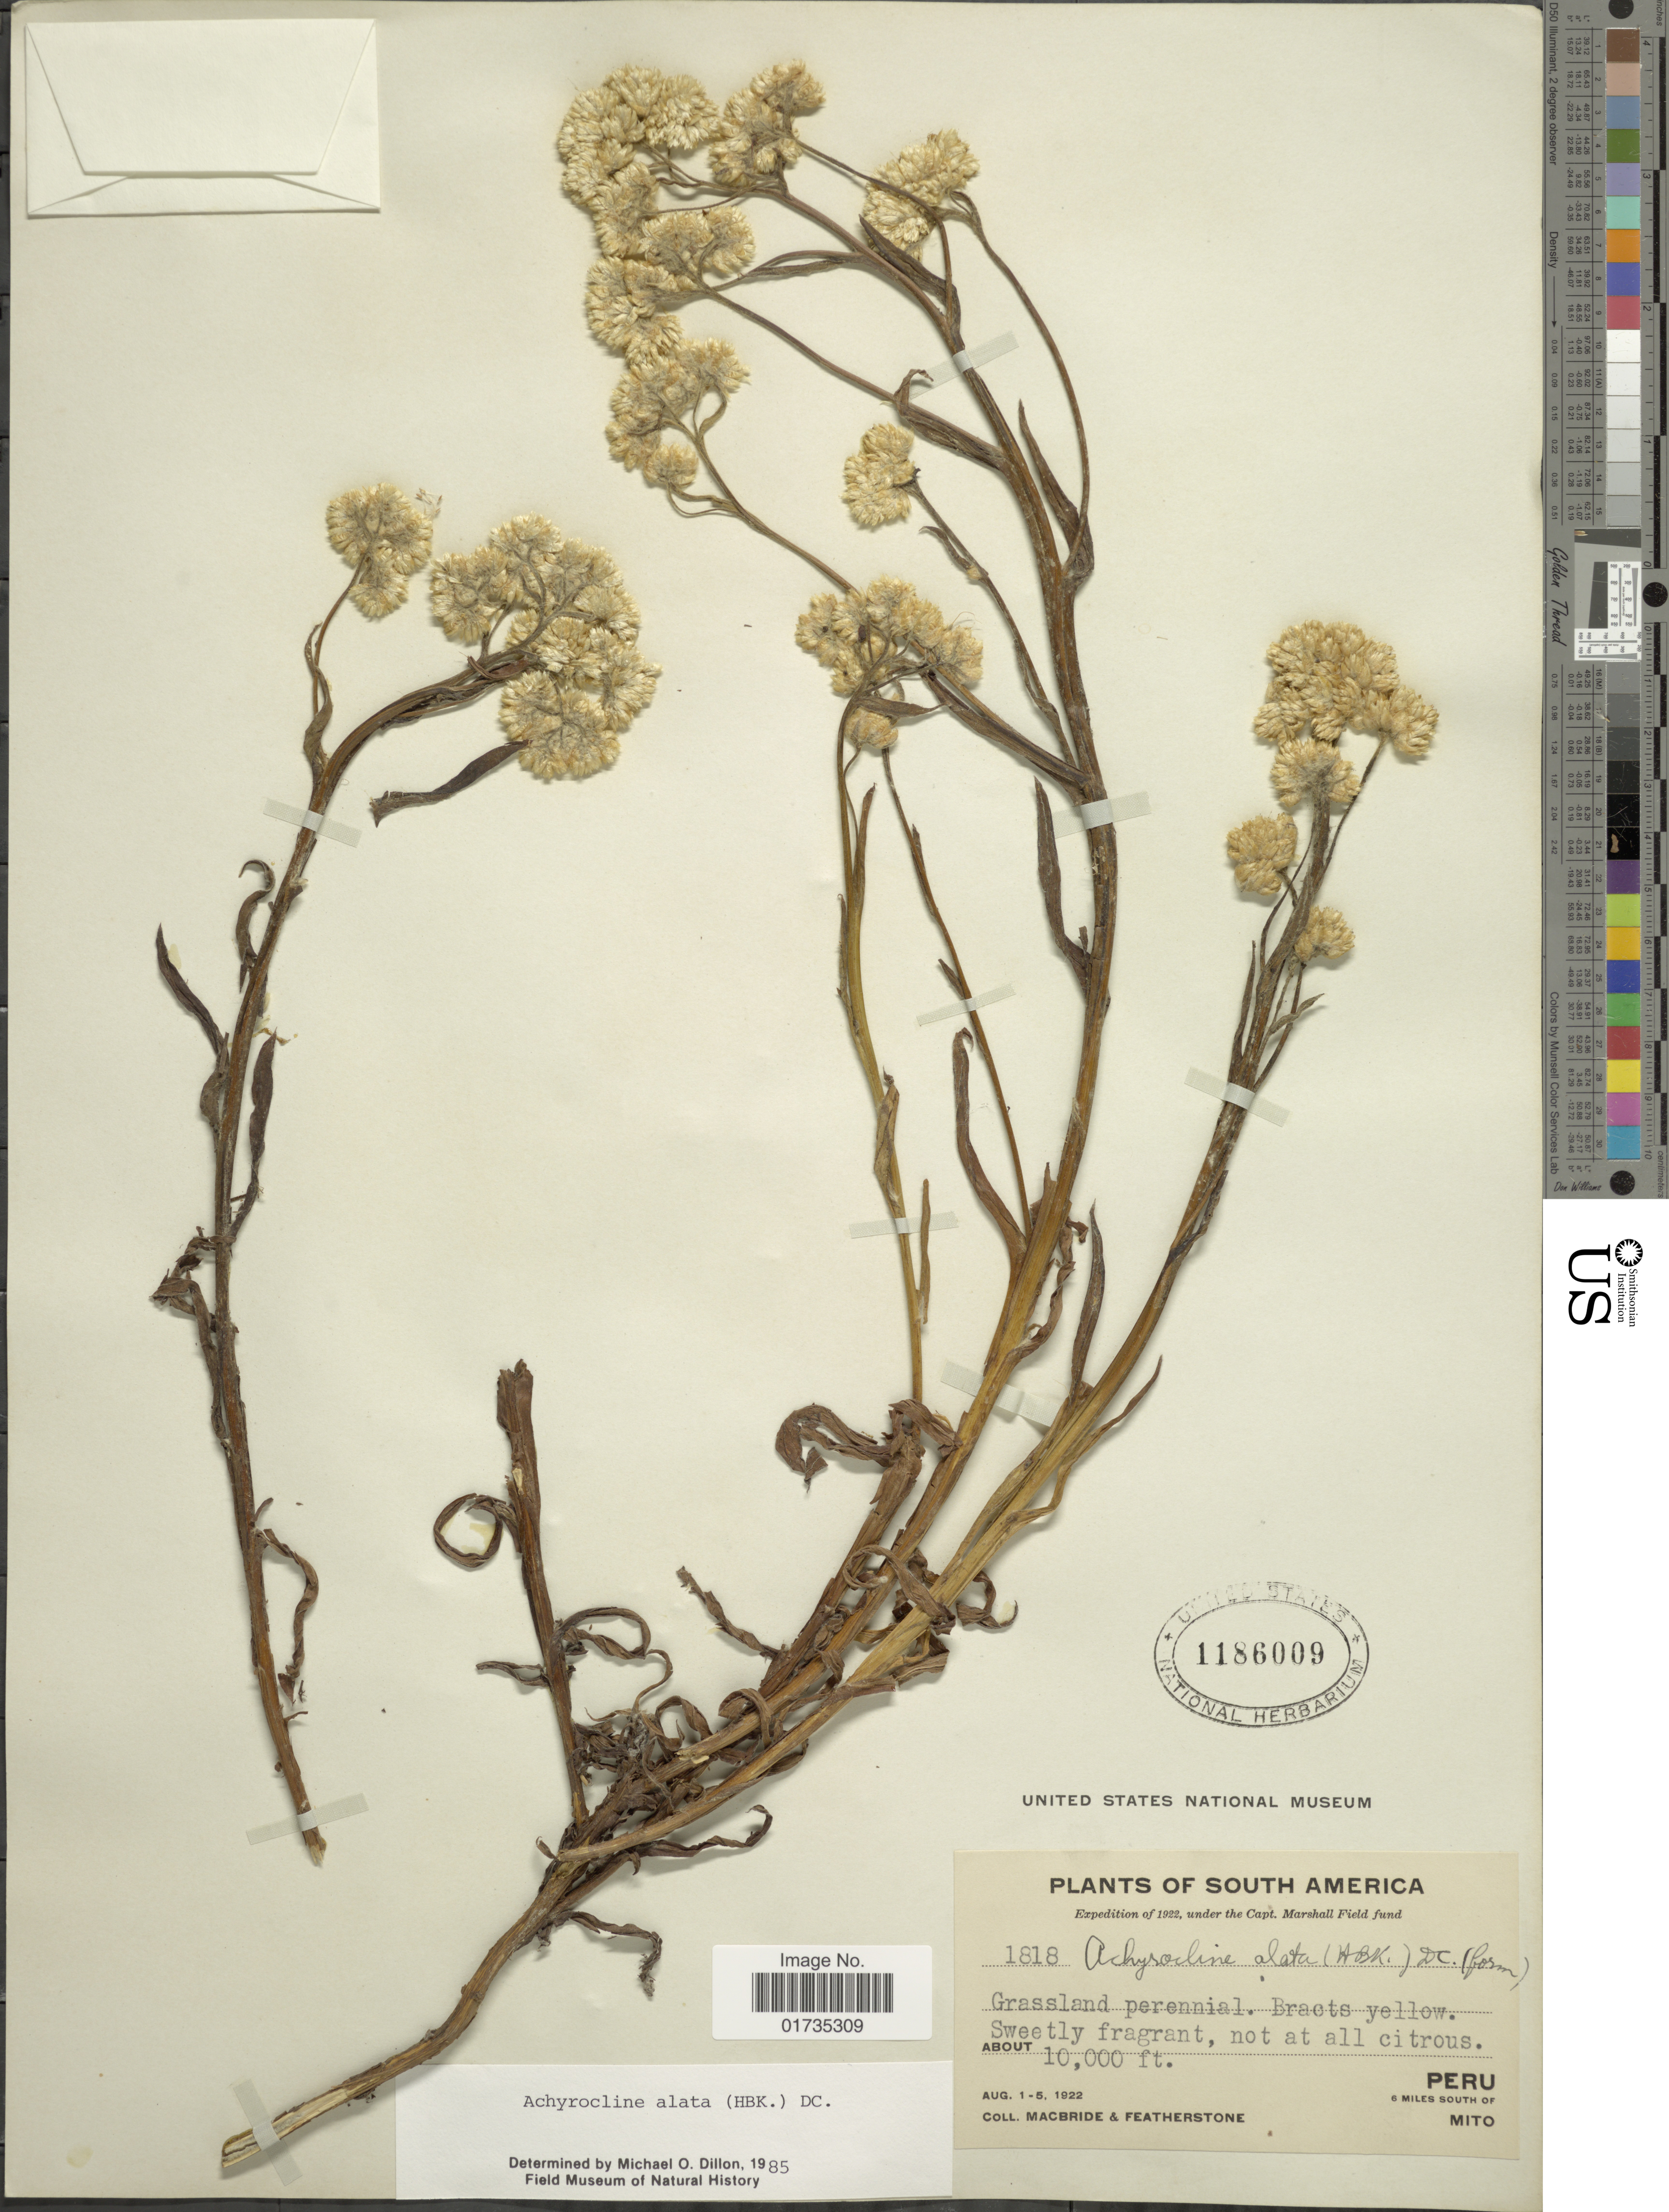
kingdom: Plantae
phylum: Tracheophyta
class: Magnoliopsida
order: Asterales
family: Asteraceae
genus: Achyrocline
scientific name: Achyrocline alata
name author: (Kunth) DC.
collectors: Macbride, -- & -. Featherstone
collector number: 1818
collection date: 1922-08-01/1922-08-05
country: Peru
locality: Peru. 6 miles south of Mito. Grassland perennial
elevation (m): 3048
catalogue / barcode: US 1186009